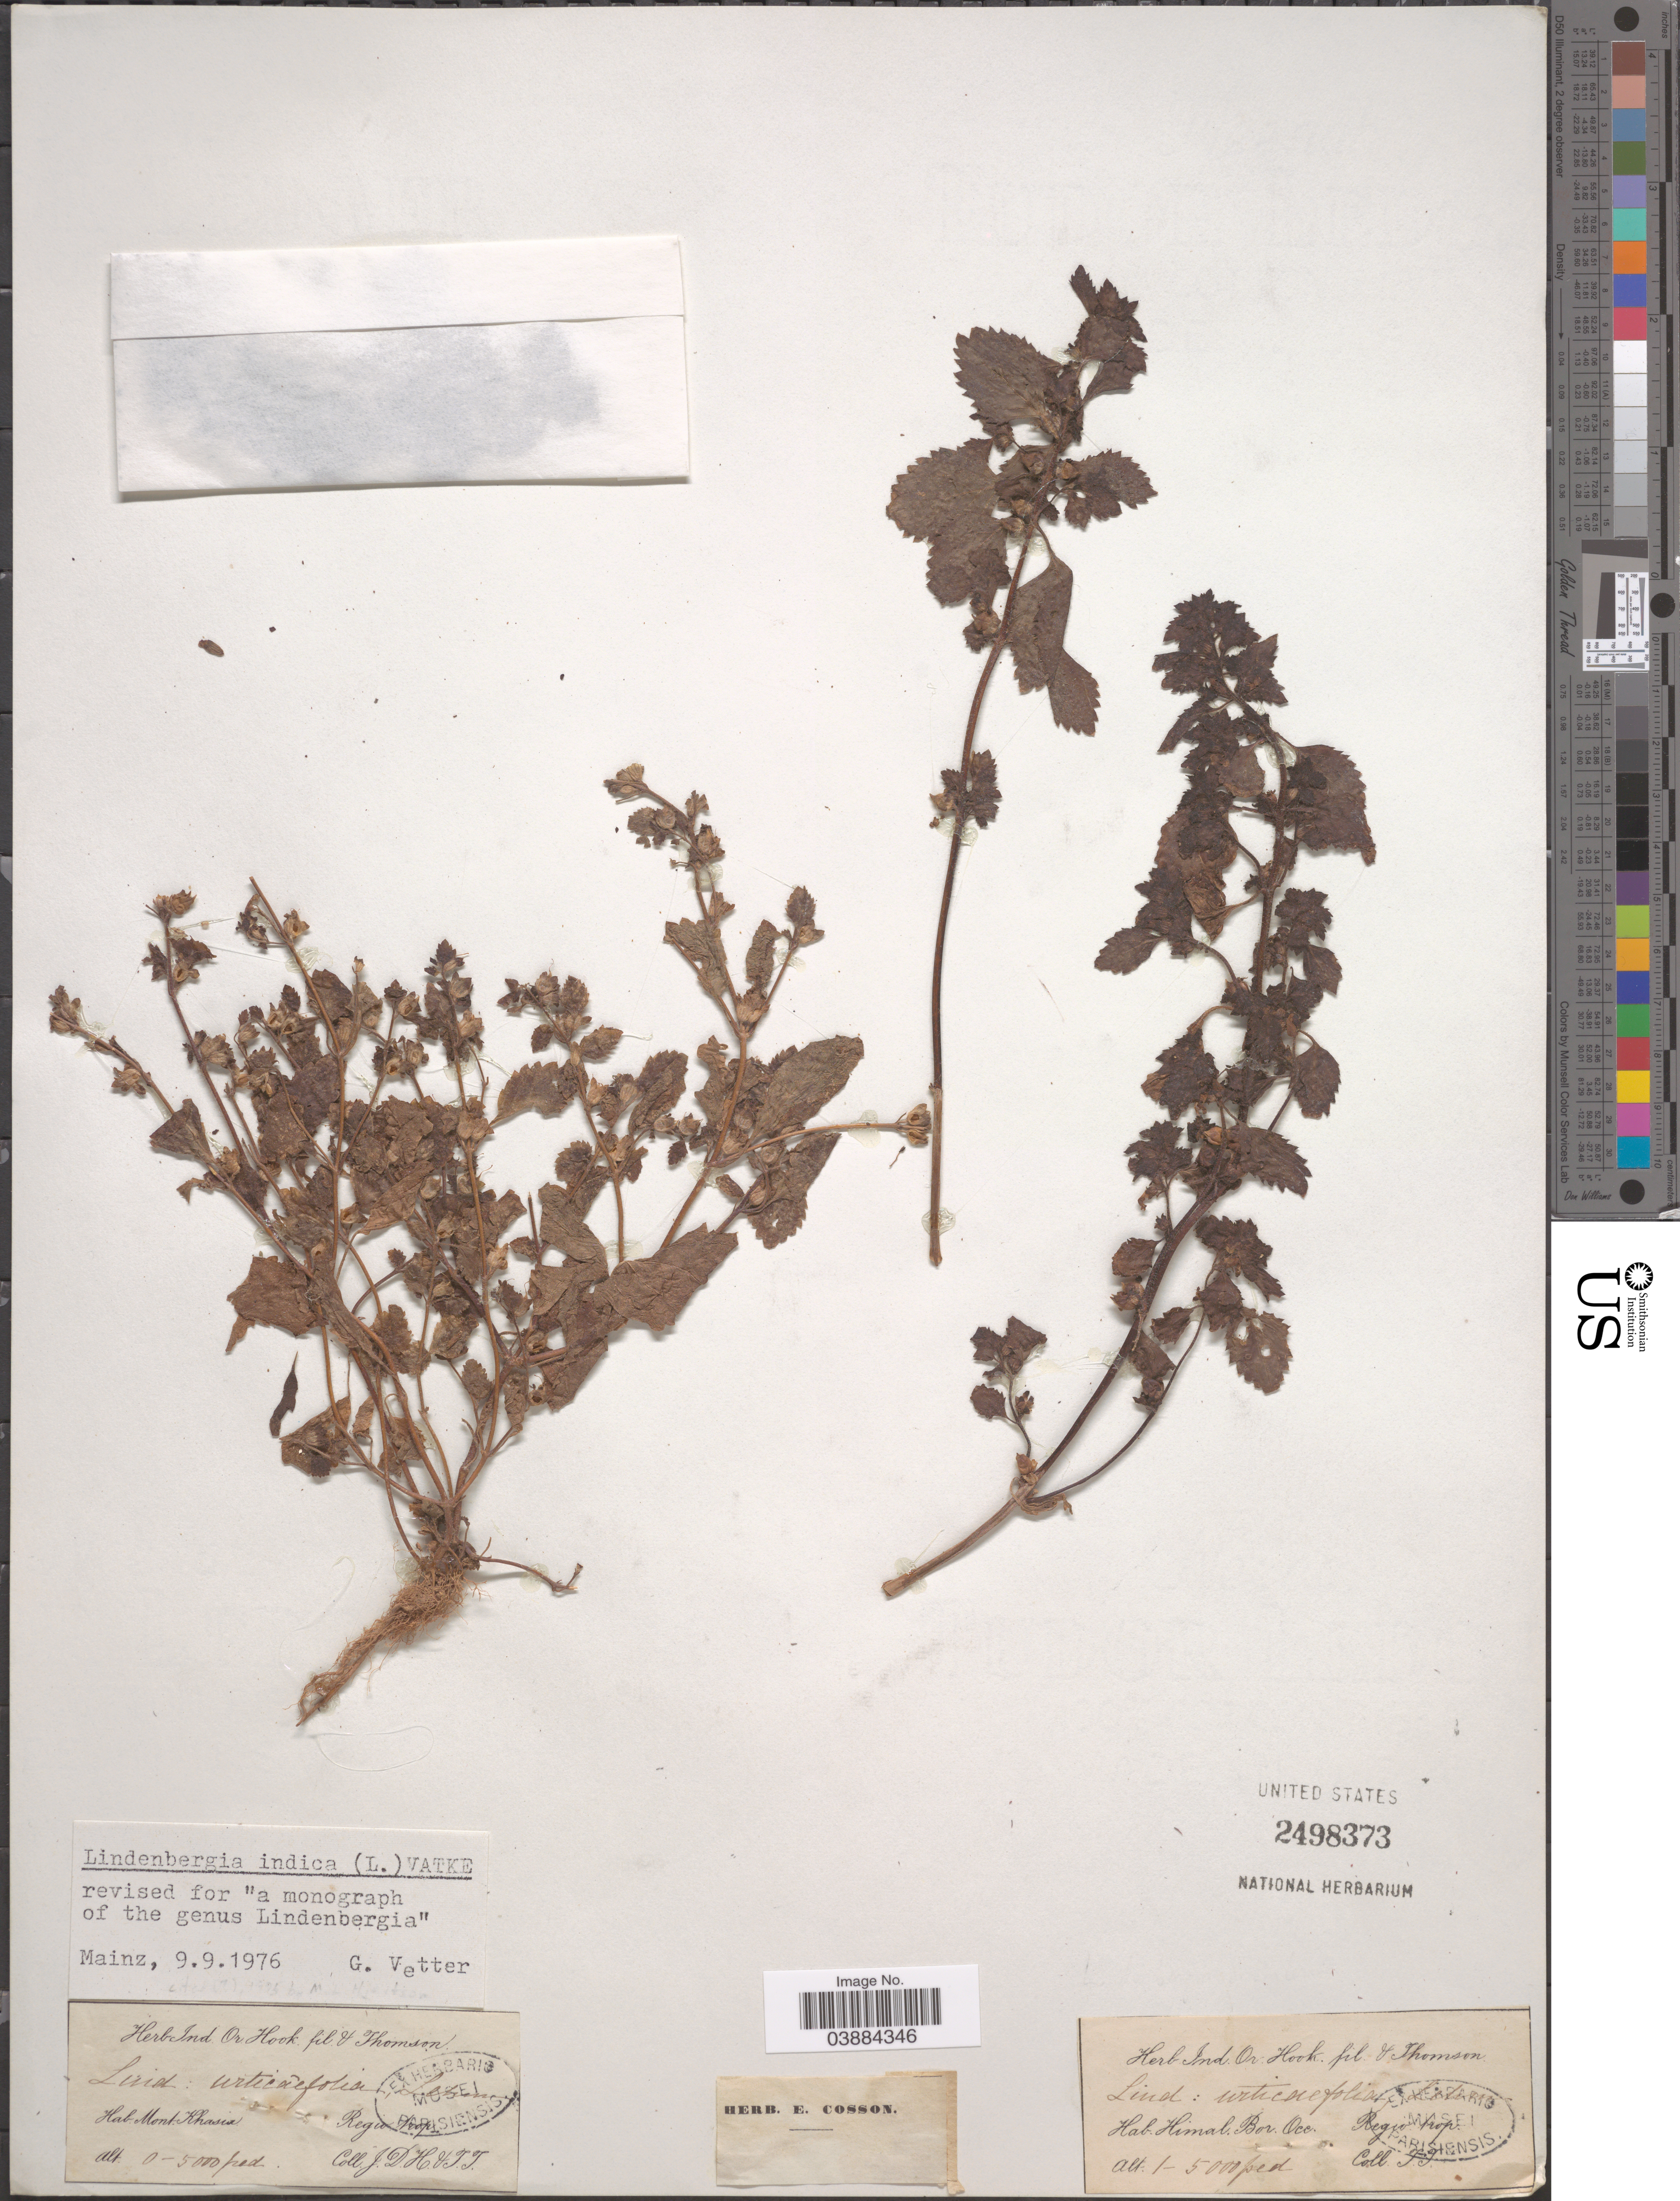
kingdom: Plantae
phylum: Tracheophyta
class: Magnoliopsida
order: Lamiales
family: Orobanchaceae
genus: Lindenbergia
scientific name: Lindenbergia indica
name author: (L.) Vatke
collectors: T. Thomson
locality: Himal. Bor. Occ. Regio trop.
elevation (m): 305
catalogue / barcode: US 2498373